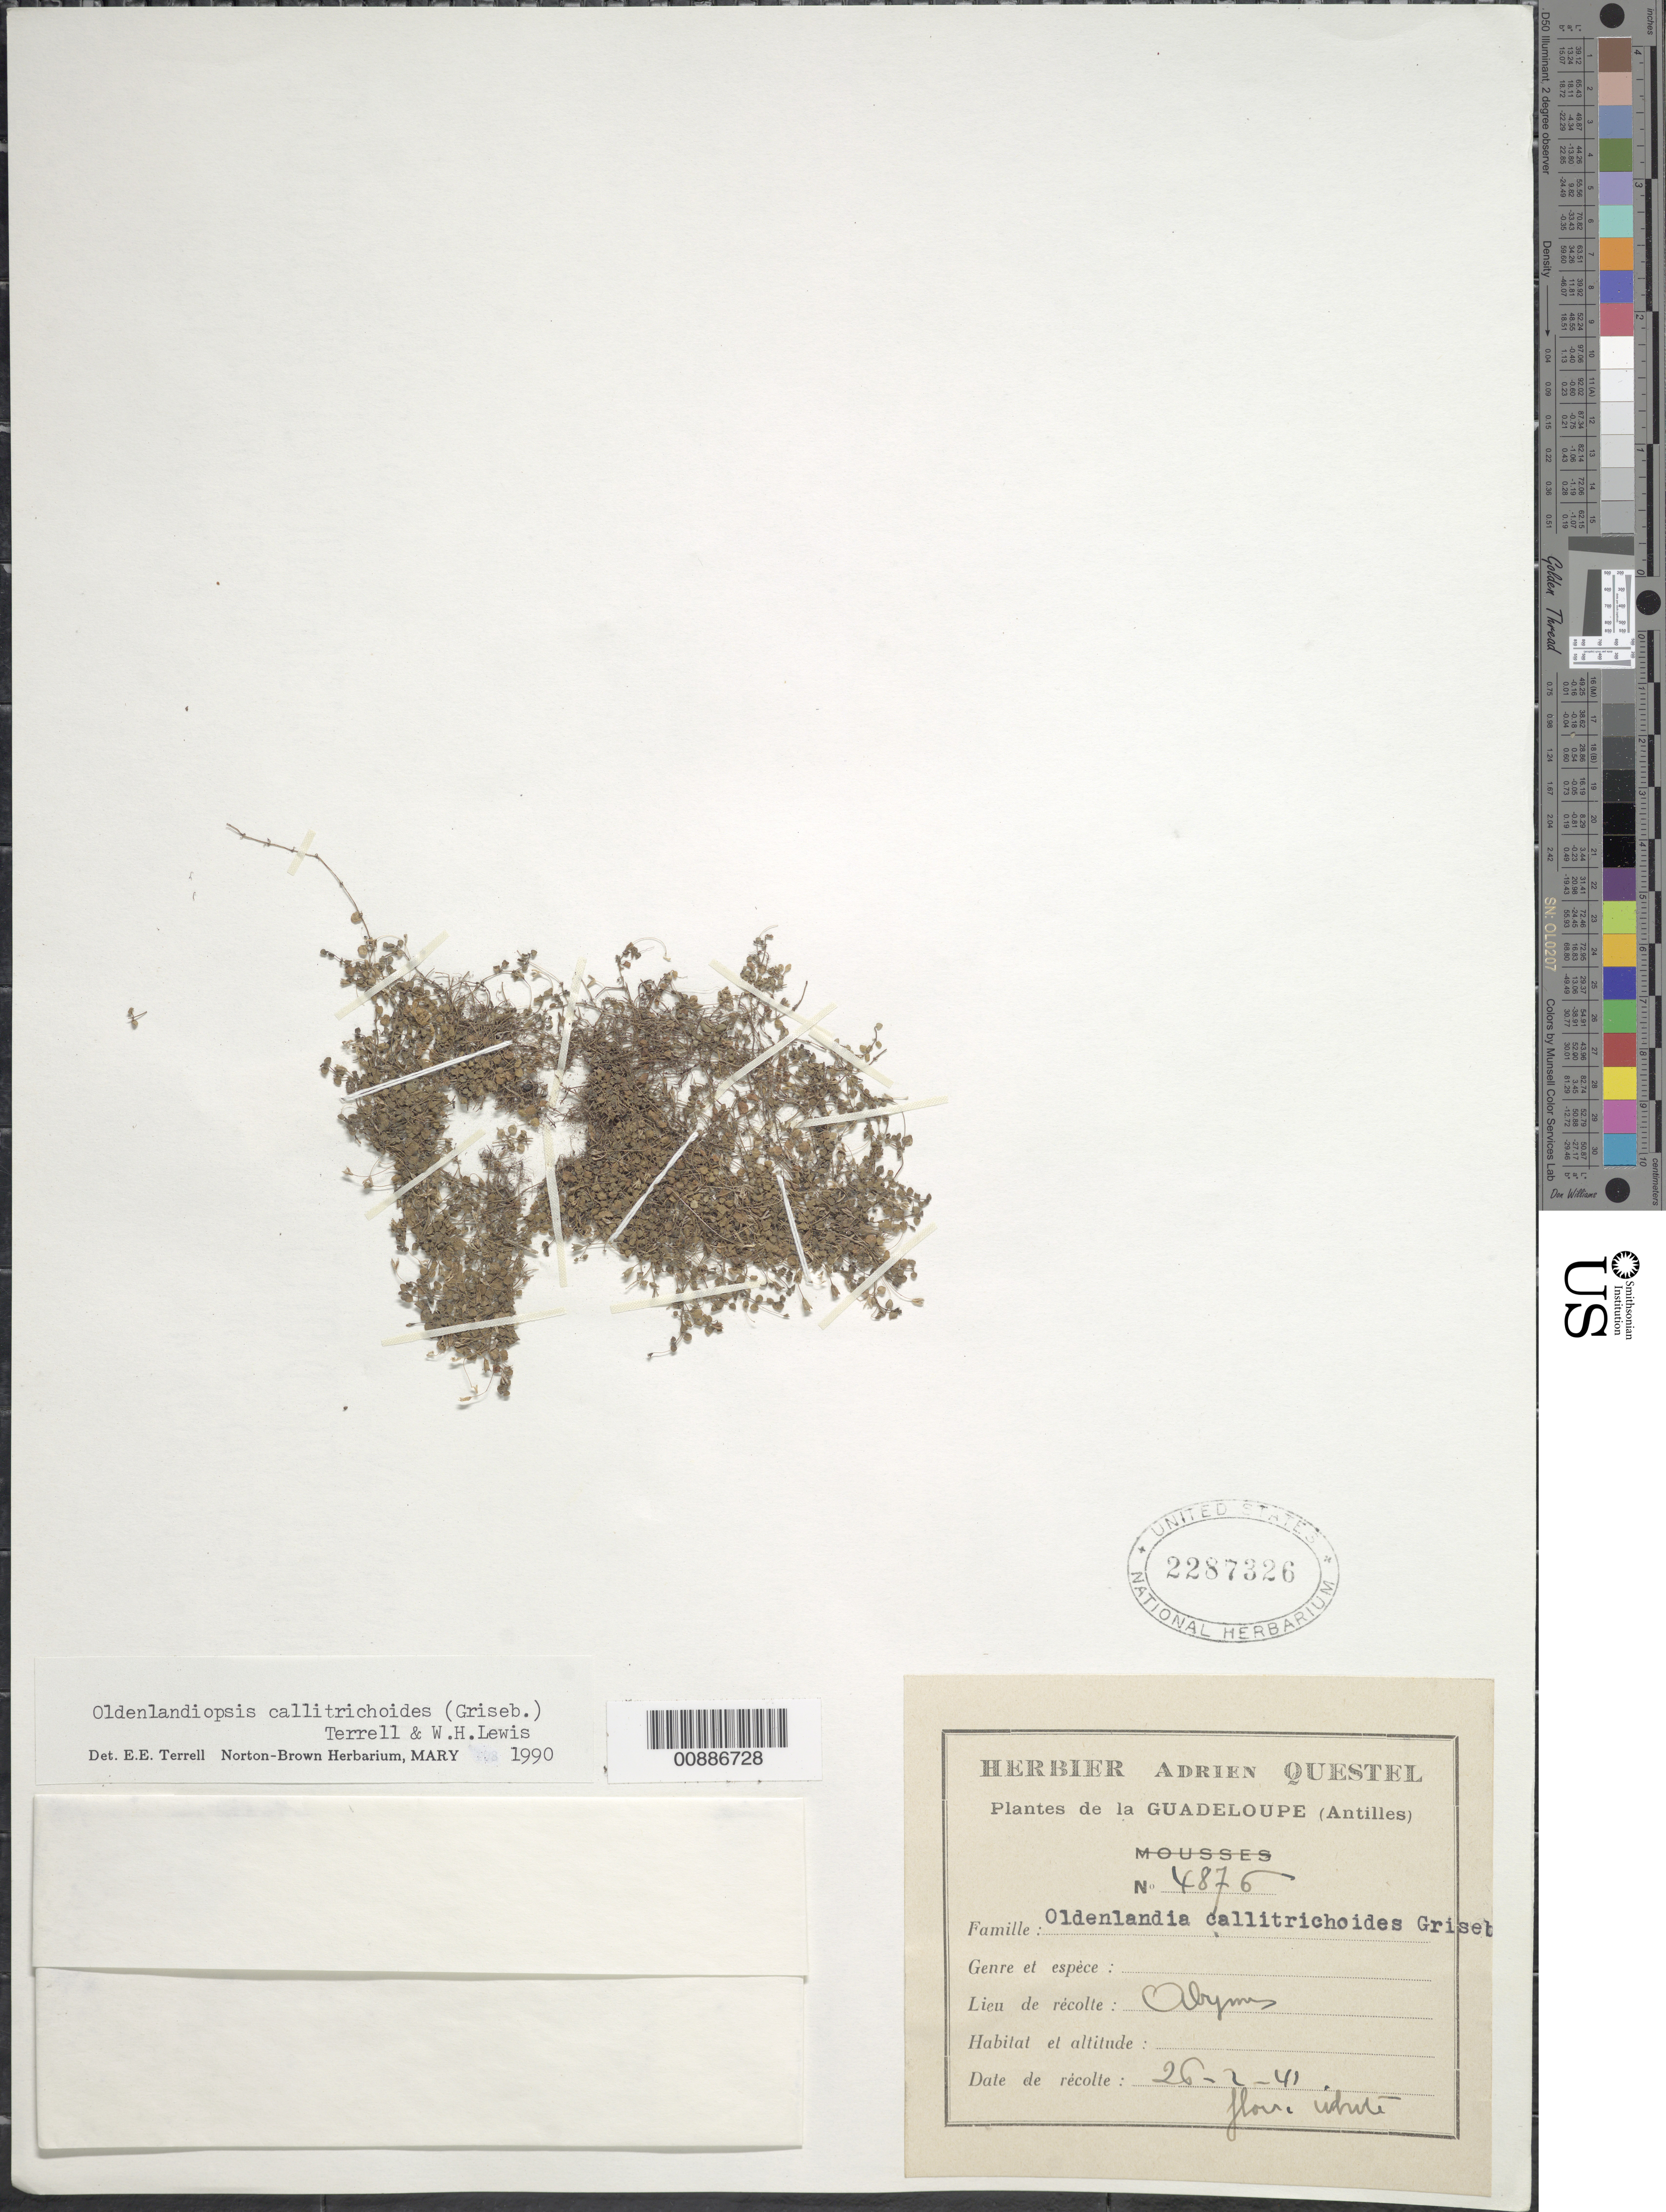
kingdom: Plantae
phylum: Tracheophyta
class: Magnoliopsida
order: Gentianales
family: Rubiaceae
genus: Oldenlandiopsis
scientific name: Oldenlandiopsis callitrichoides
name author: (Griseb.) Terrell & W.H. Lewis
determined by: Terrell, E. E.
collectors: A. Questel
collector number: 4876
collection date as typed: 26 Feb 1941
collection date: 1941-02-26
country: Guadeloupe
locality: Olymes (sp?)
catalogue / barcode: US 2287326